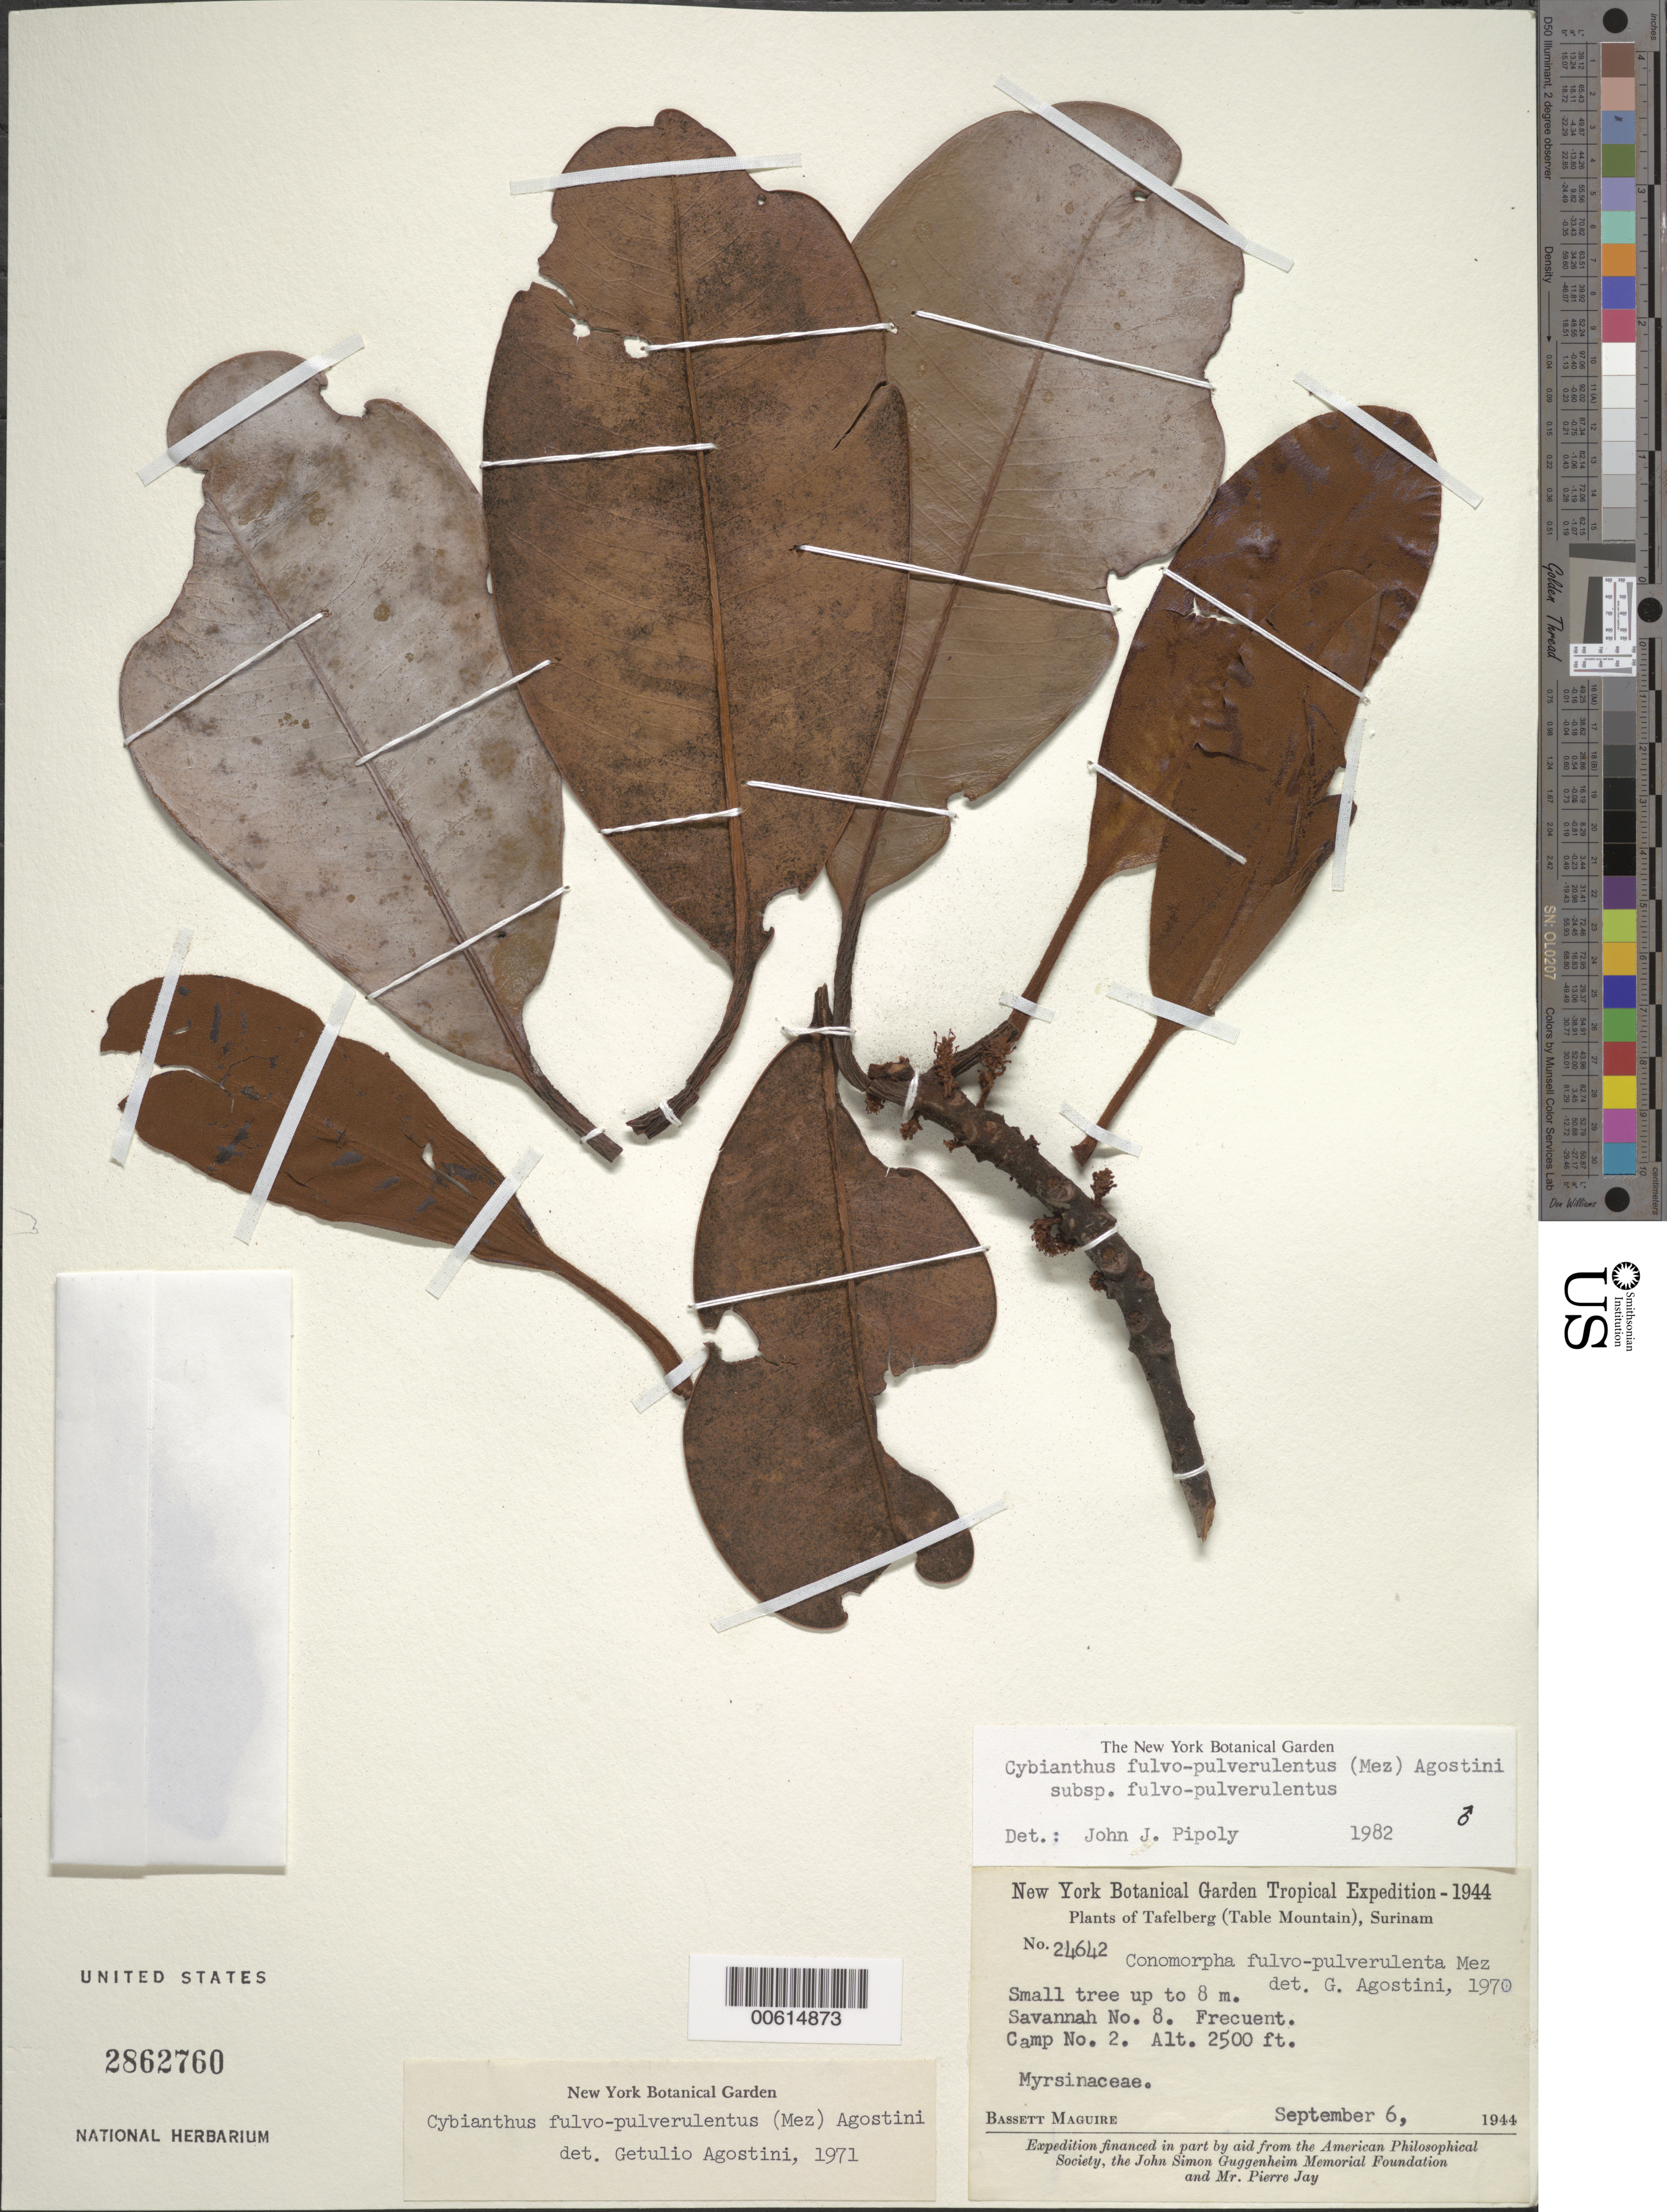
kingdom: Plantae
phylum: Tracheophyta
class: Magnoliopsida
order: Ericales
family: Primulaceae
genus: Cybianthus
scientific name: Cybianthus fulvopulverulentus subsp. fulvopulverulentus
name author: (Mez) G. Agostini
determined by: Pipoly, J. J., III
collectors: B. Maguire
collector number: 24642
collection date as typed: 6-Sep-44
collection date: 1944-09-06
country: Suriname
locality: Tafelberg (Table Mountain), Camp II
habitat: Savanna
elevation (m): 762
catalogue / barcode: US 2862760